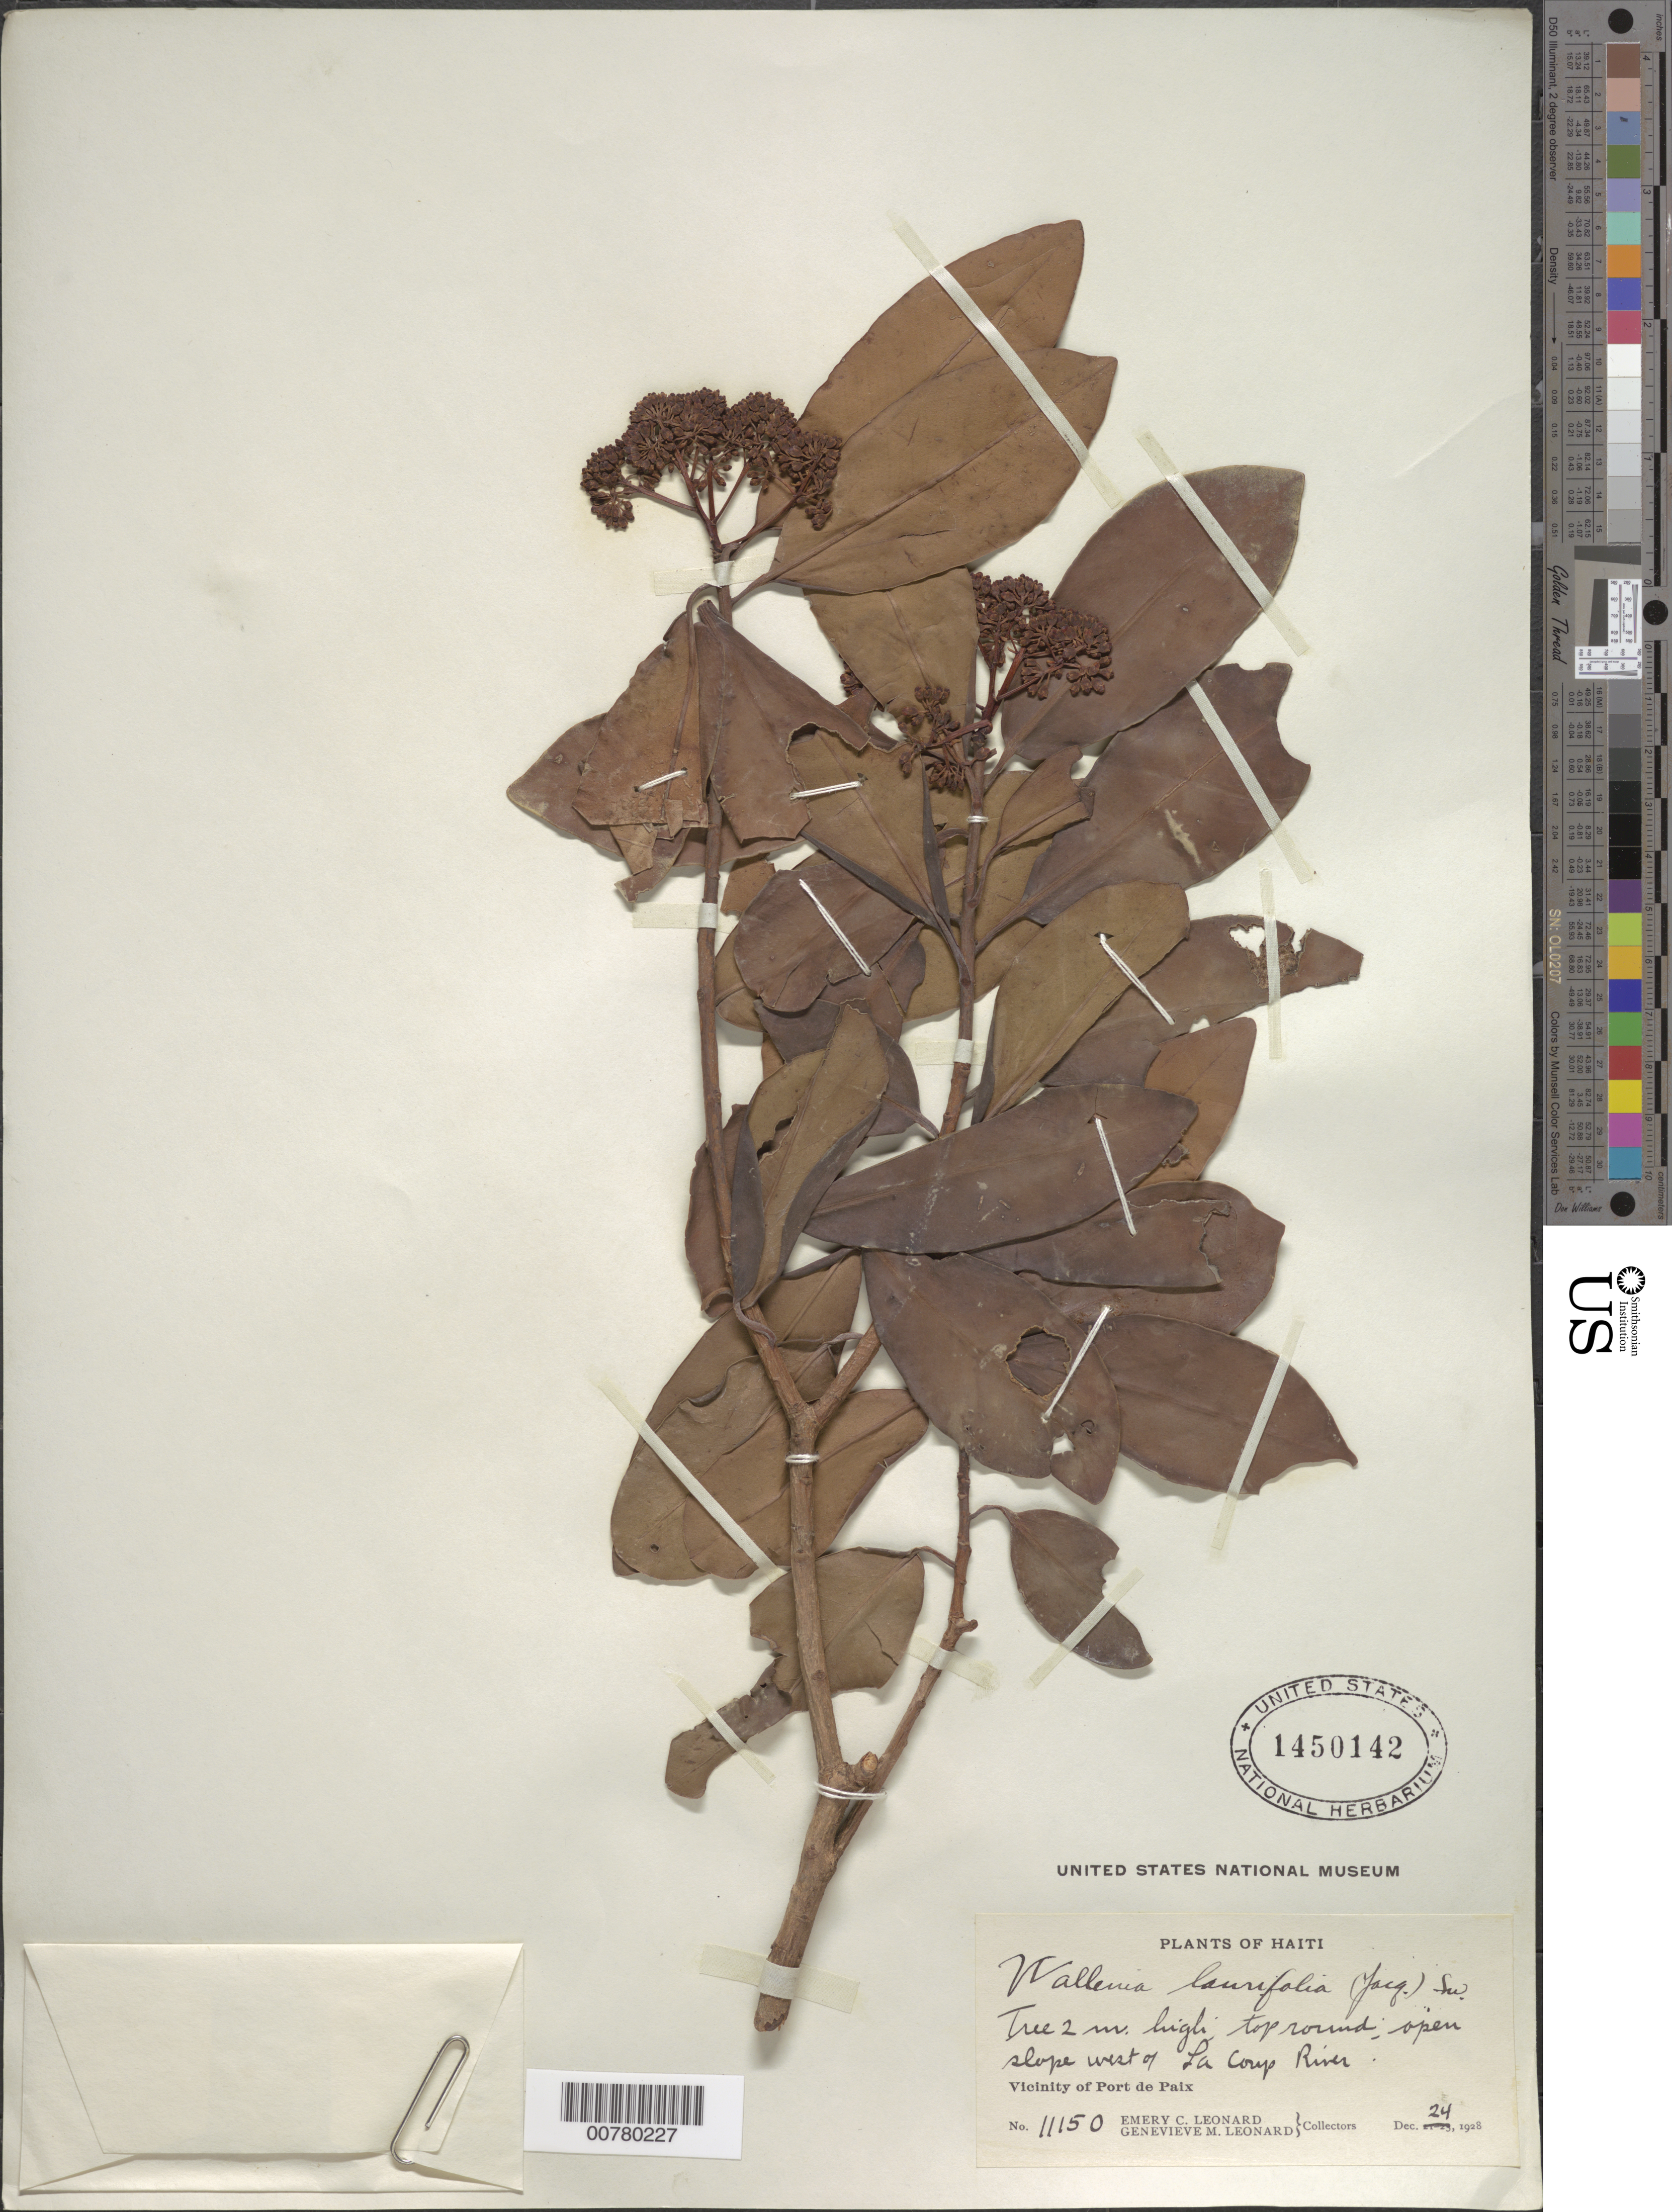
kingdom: Plantae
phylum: Tracheophyta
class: Magnoliopsida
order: Ericales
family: Primulaceae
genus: Wallenia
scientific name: Wallenia laurifolia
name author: Sw.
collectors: E. C. Leonard & G. M. Leonard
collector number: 11150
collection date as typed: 24 Dec 1928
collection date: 1928-12-24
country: Haiti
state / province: Nord-Ouest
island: Hispaniola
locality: Vicinity of Port de Paix, slope west of La Comp River.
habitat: Open slope.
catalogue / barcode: US 1450142